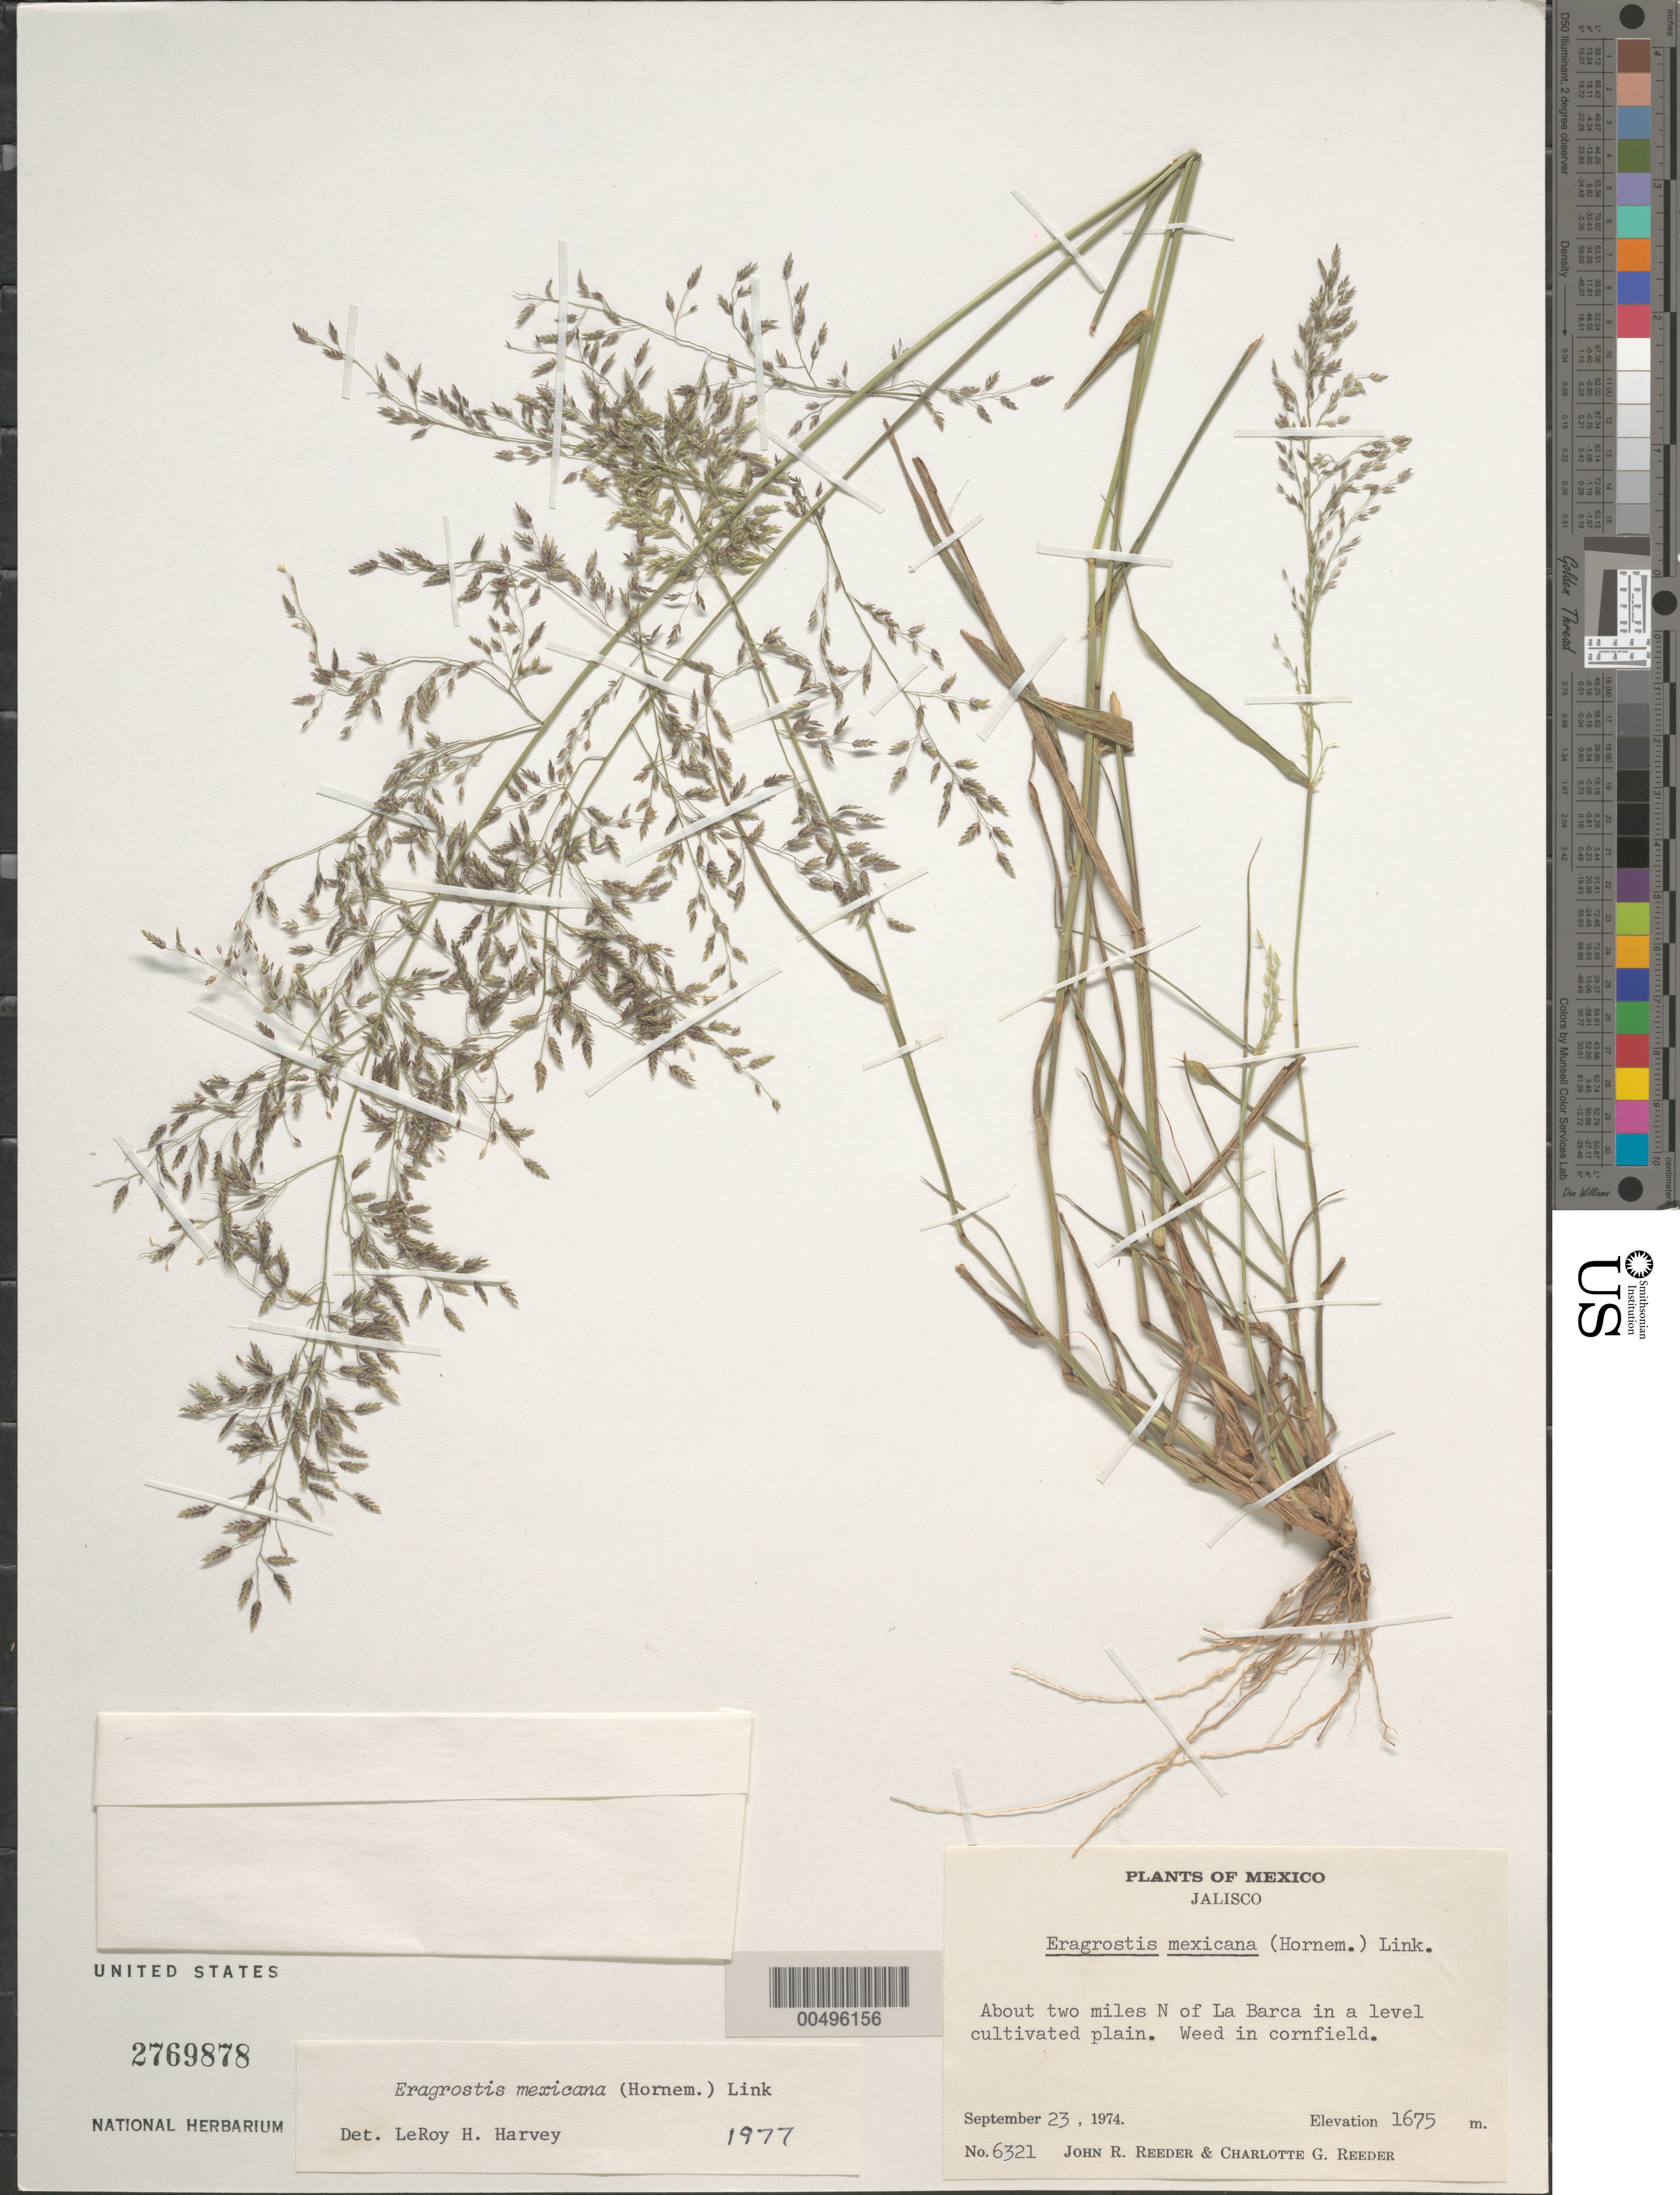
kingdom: Plantae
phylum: Tracheophyta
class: Liliopsida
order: Poales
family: Poaceae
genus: Eragrostis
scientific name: Eragrostis mexicana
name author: (Hornem.) Link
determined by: Harvey, L. H.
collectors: J. R. Reeder & C. G. Reeder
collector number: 6321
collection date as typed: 23 Sep 1974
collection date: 1974-09-23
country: Mexico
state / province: Jalisco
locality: About 2 mi N of La Barca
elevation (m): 1675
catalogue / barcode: US 2769878